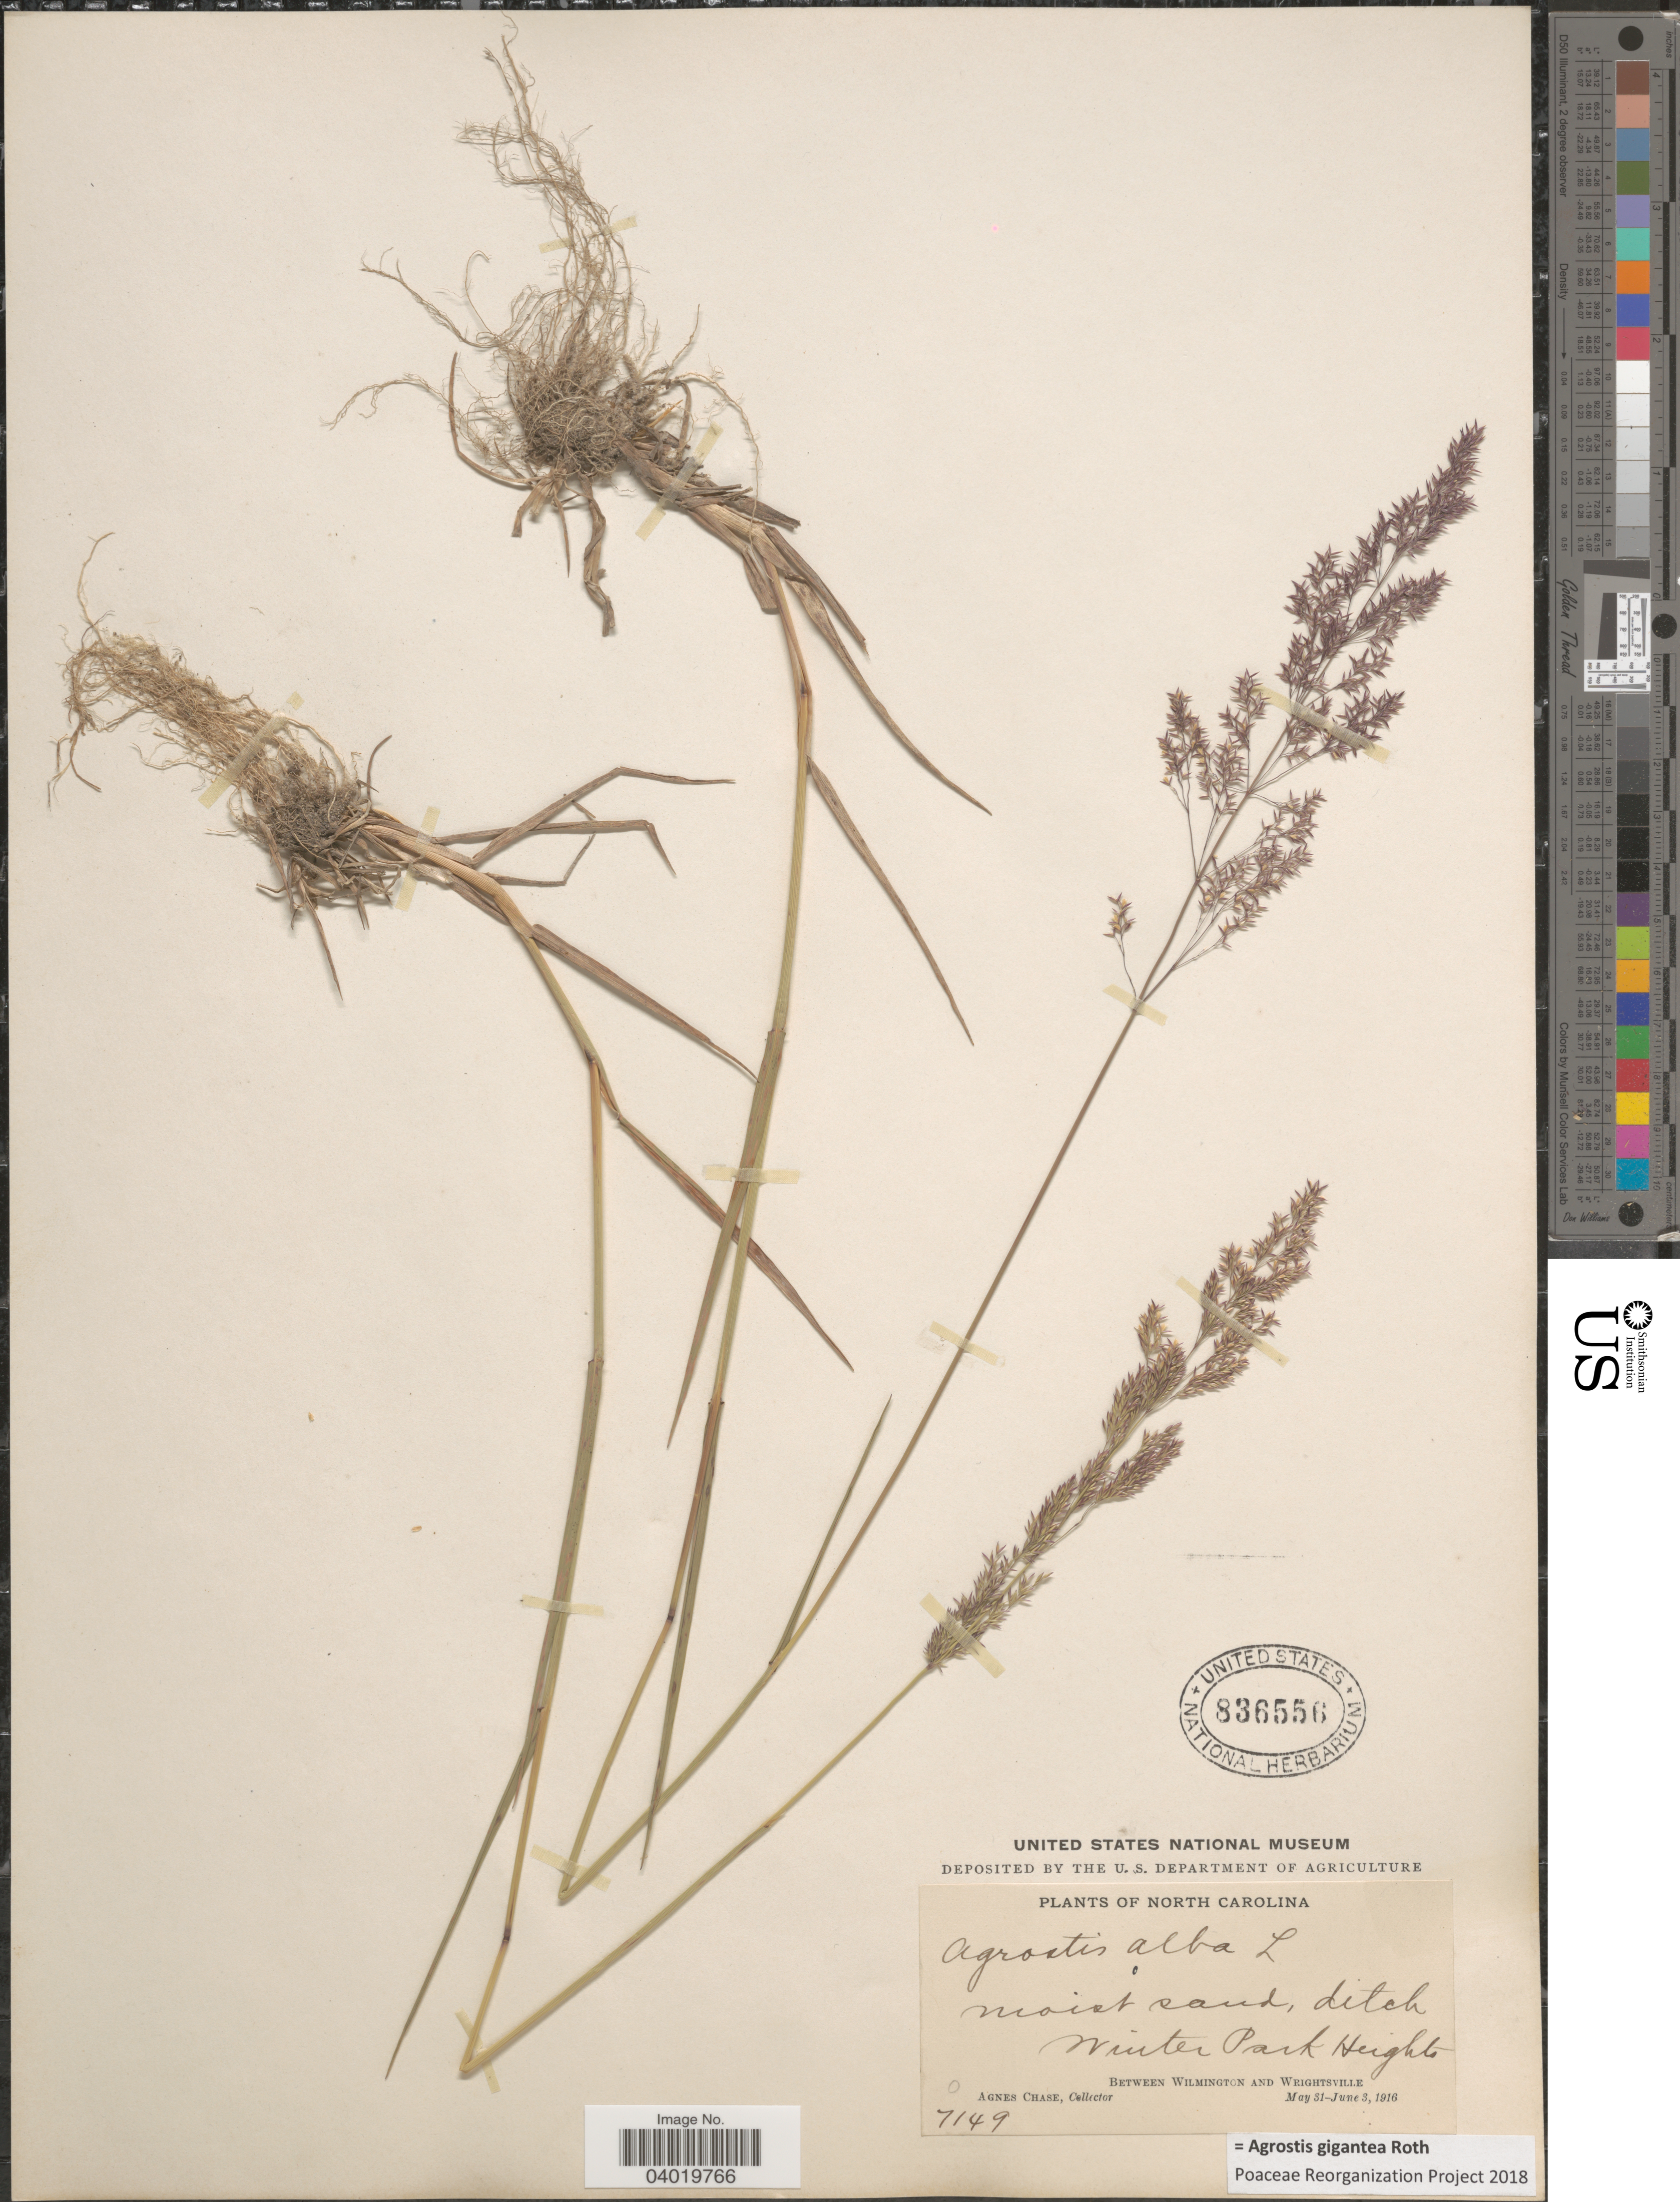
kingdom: Plantae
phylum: Tracheophyta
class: Liliopsida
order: Poales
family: Poaceae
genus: Agrostis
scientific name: Agrostis gigantea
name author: Roth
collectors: A. Chase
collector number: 7149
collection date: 1916-05-31/1916-06-03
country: United States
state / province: North Carolina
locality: Winter Park Heights. Between Wilmington and Wrightsville.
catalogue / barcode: US 836556